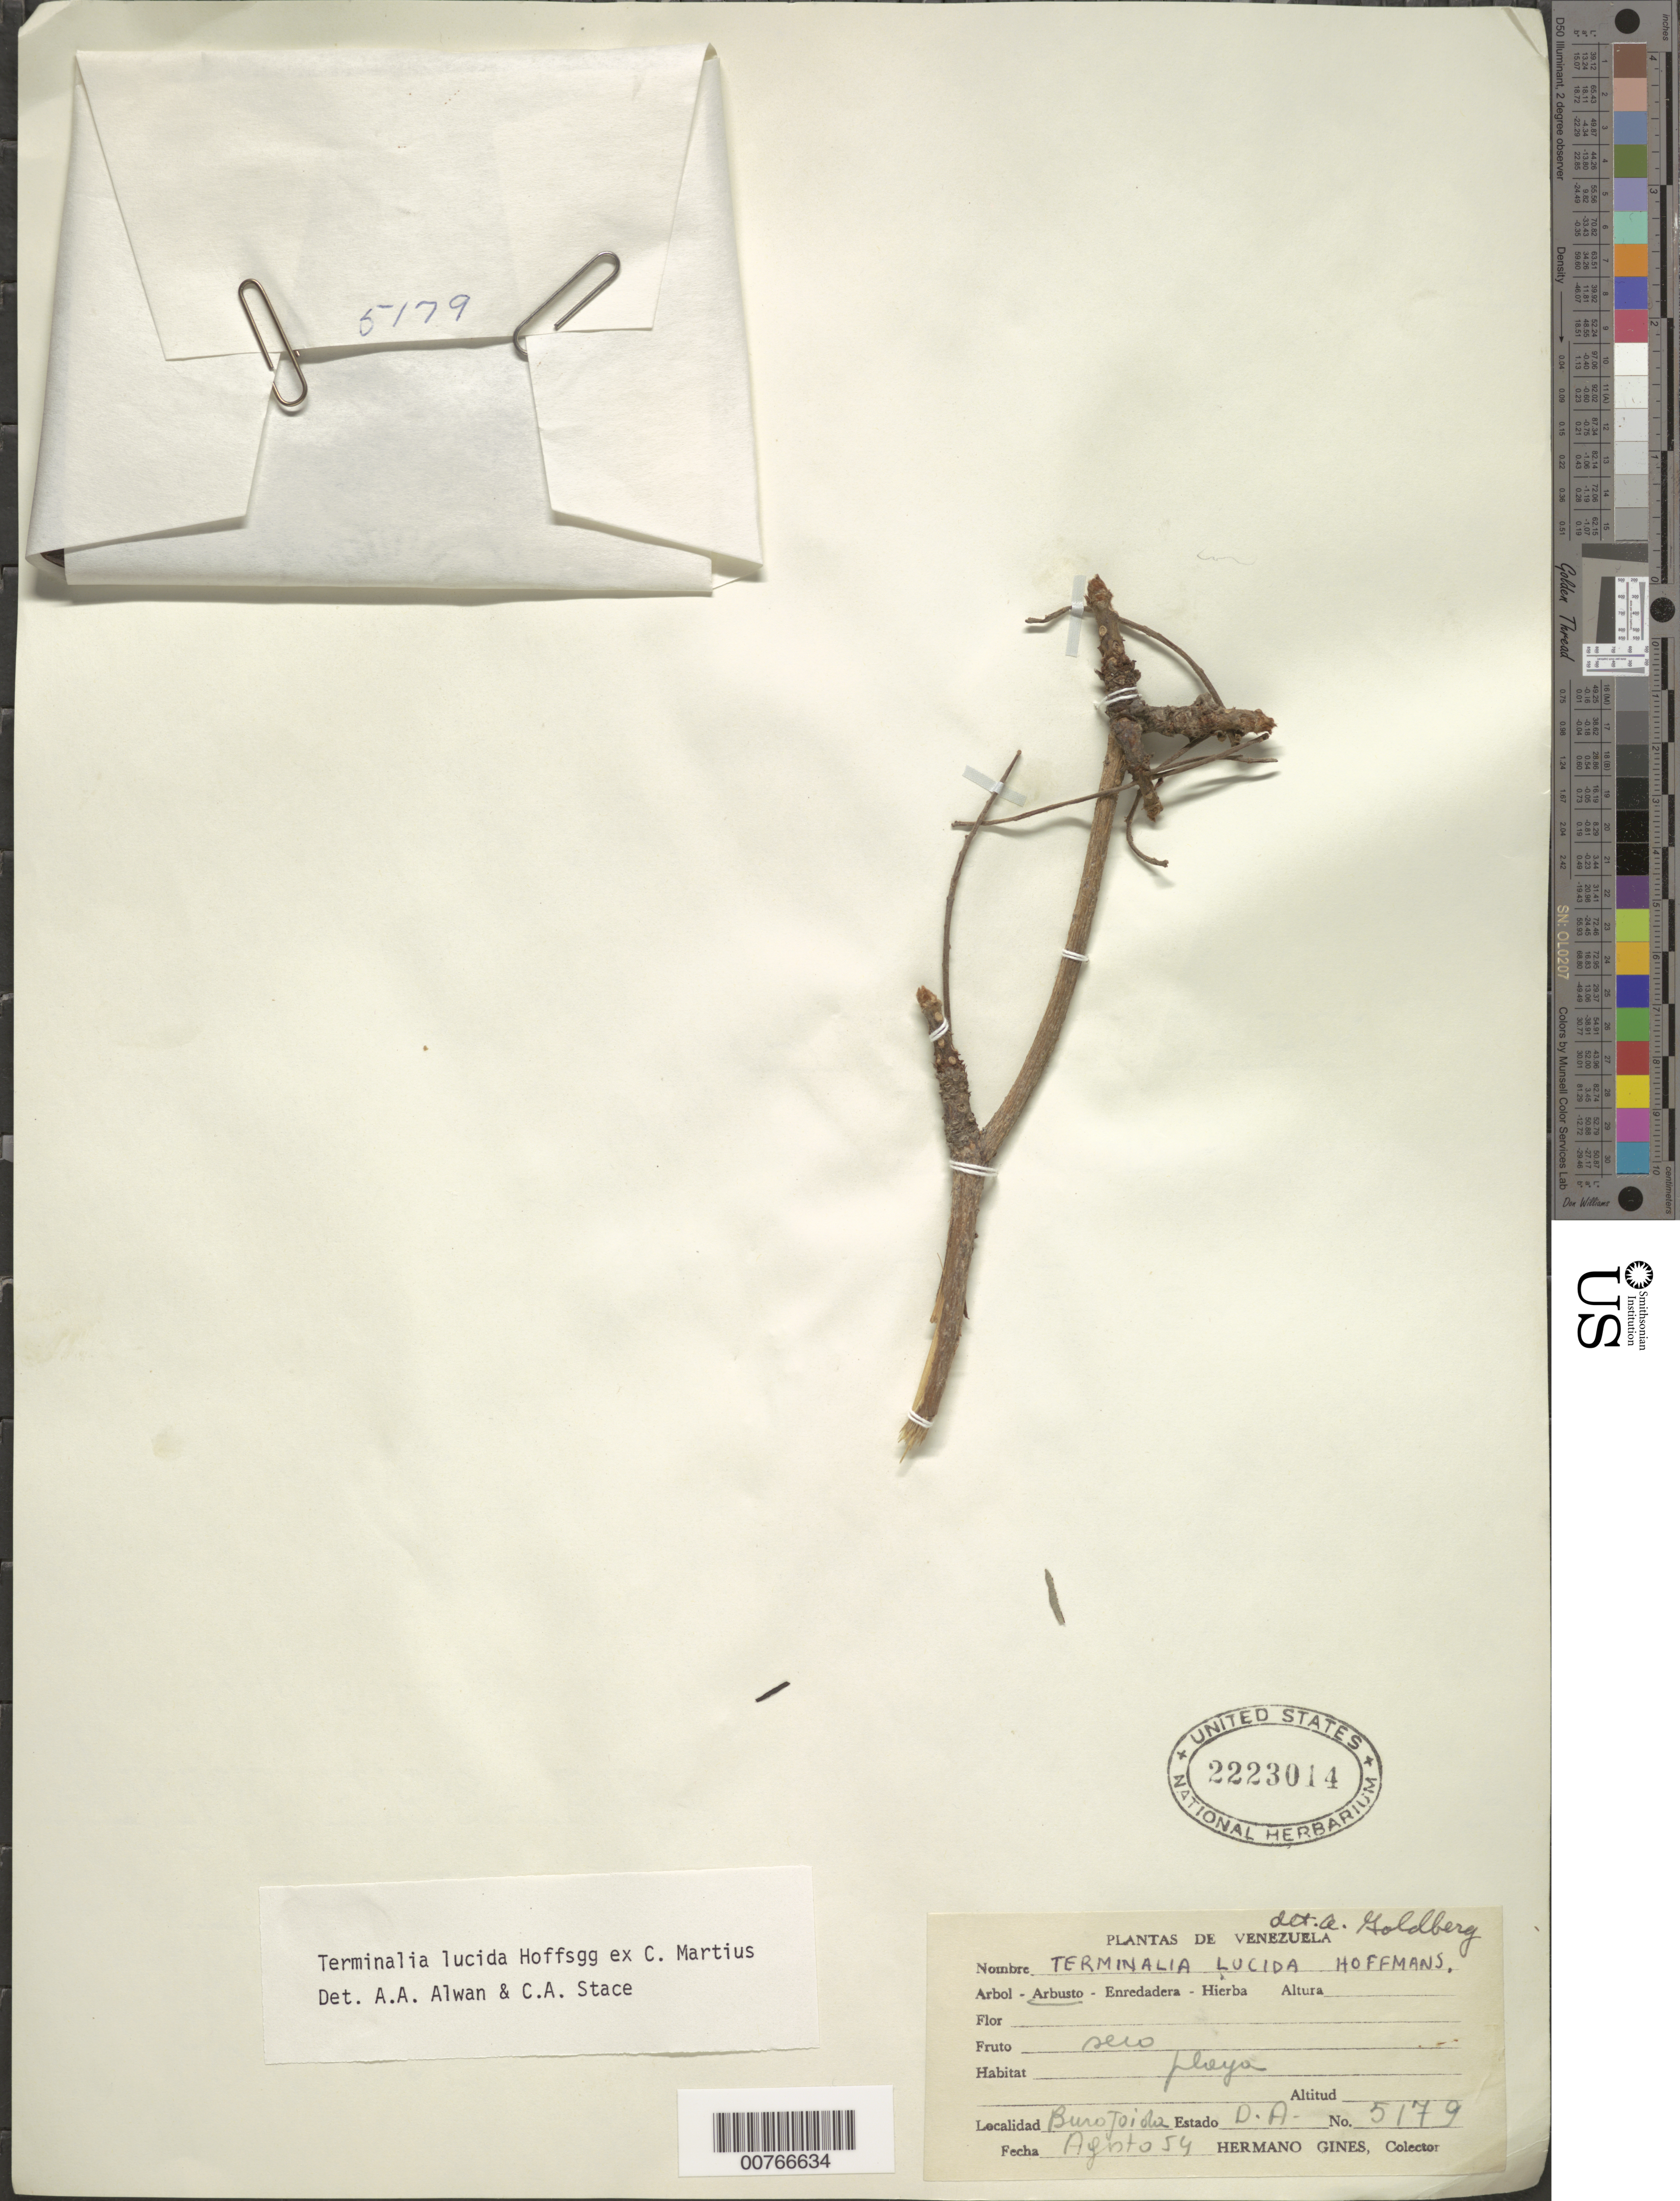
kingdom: Plantae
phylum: Tracheophyta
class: Magnoliopsida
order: Myrtales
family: Combretaceae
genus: Terminalia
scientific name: Terminalia lucida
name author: Hoffmanns. ex Mart.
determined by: Alwan, A. R.; Stace, C. A.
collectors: H. Gines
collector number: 5179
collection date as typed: Aug-54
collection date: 1954-08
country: Venezuela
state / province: Delta Amacuro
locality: Isla Burojoida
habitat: Playa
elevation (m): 40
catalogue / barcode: US 2223014